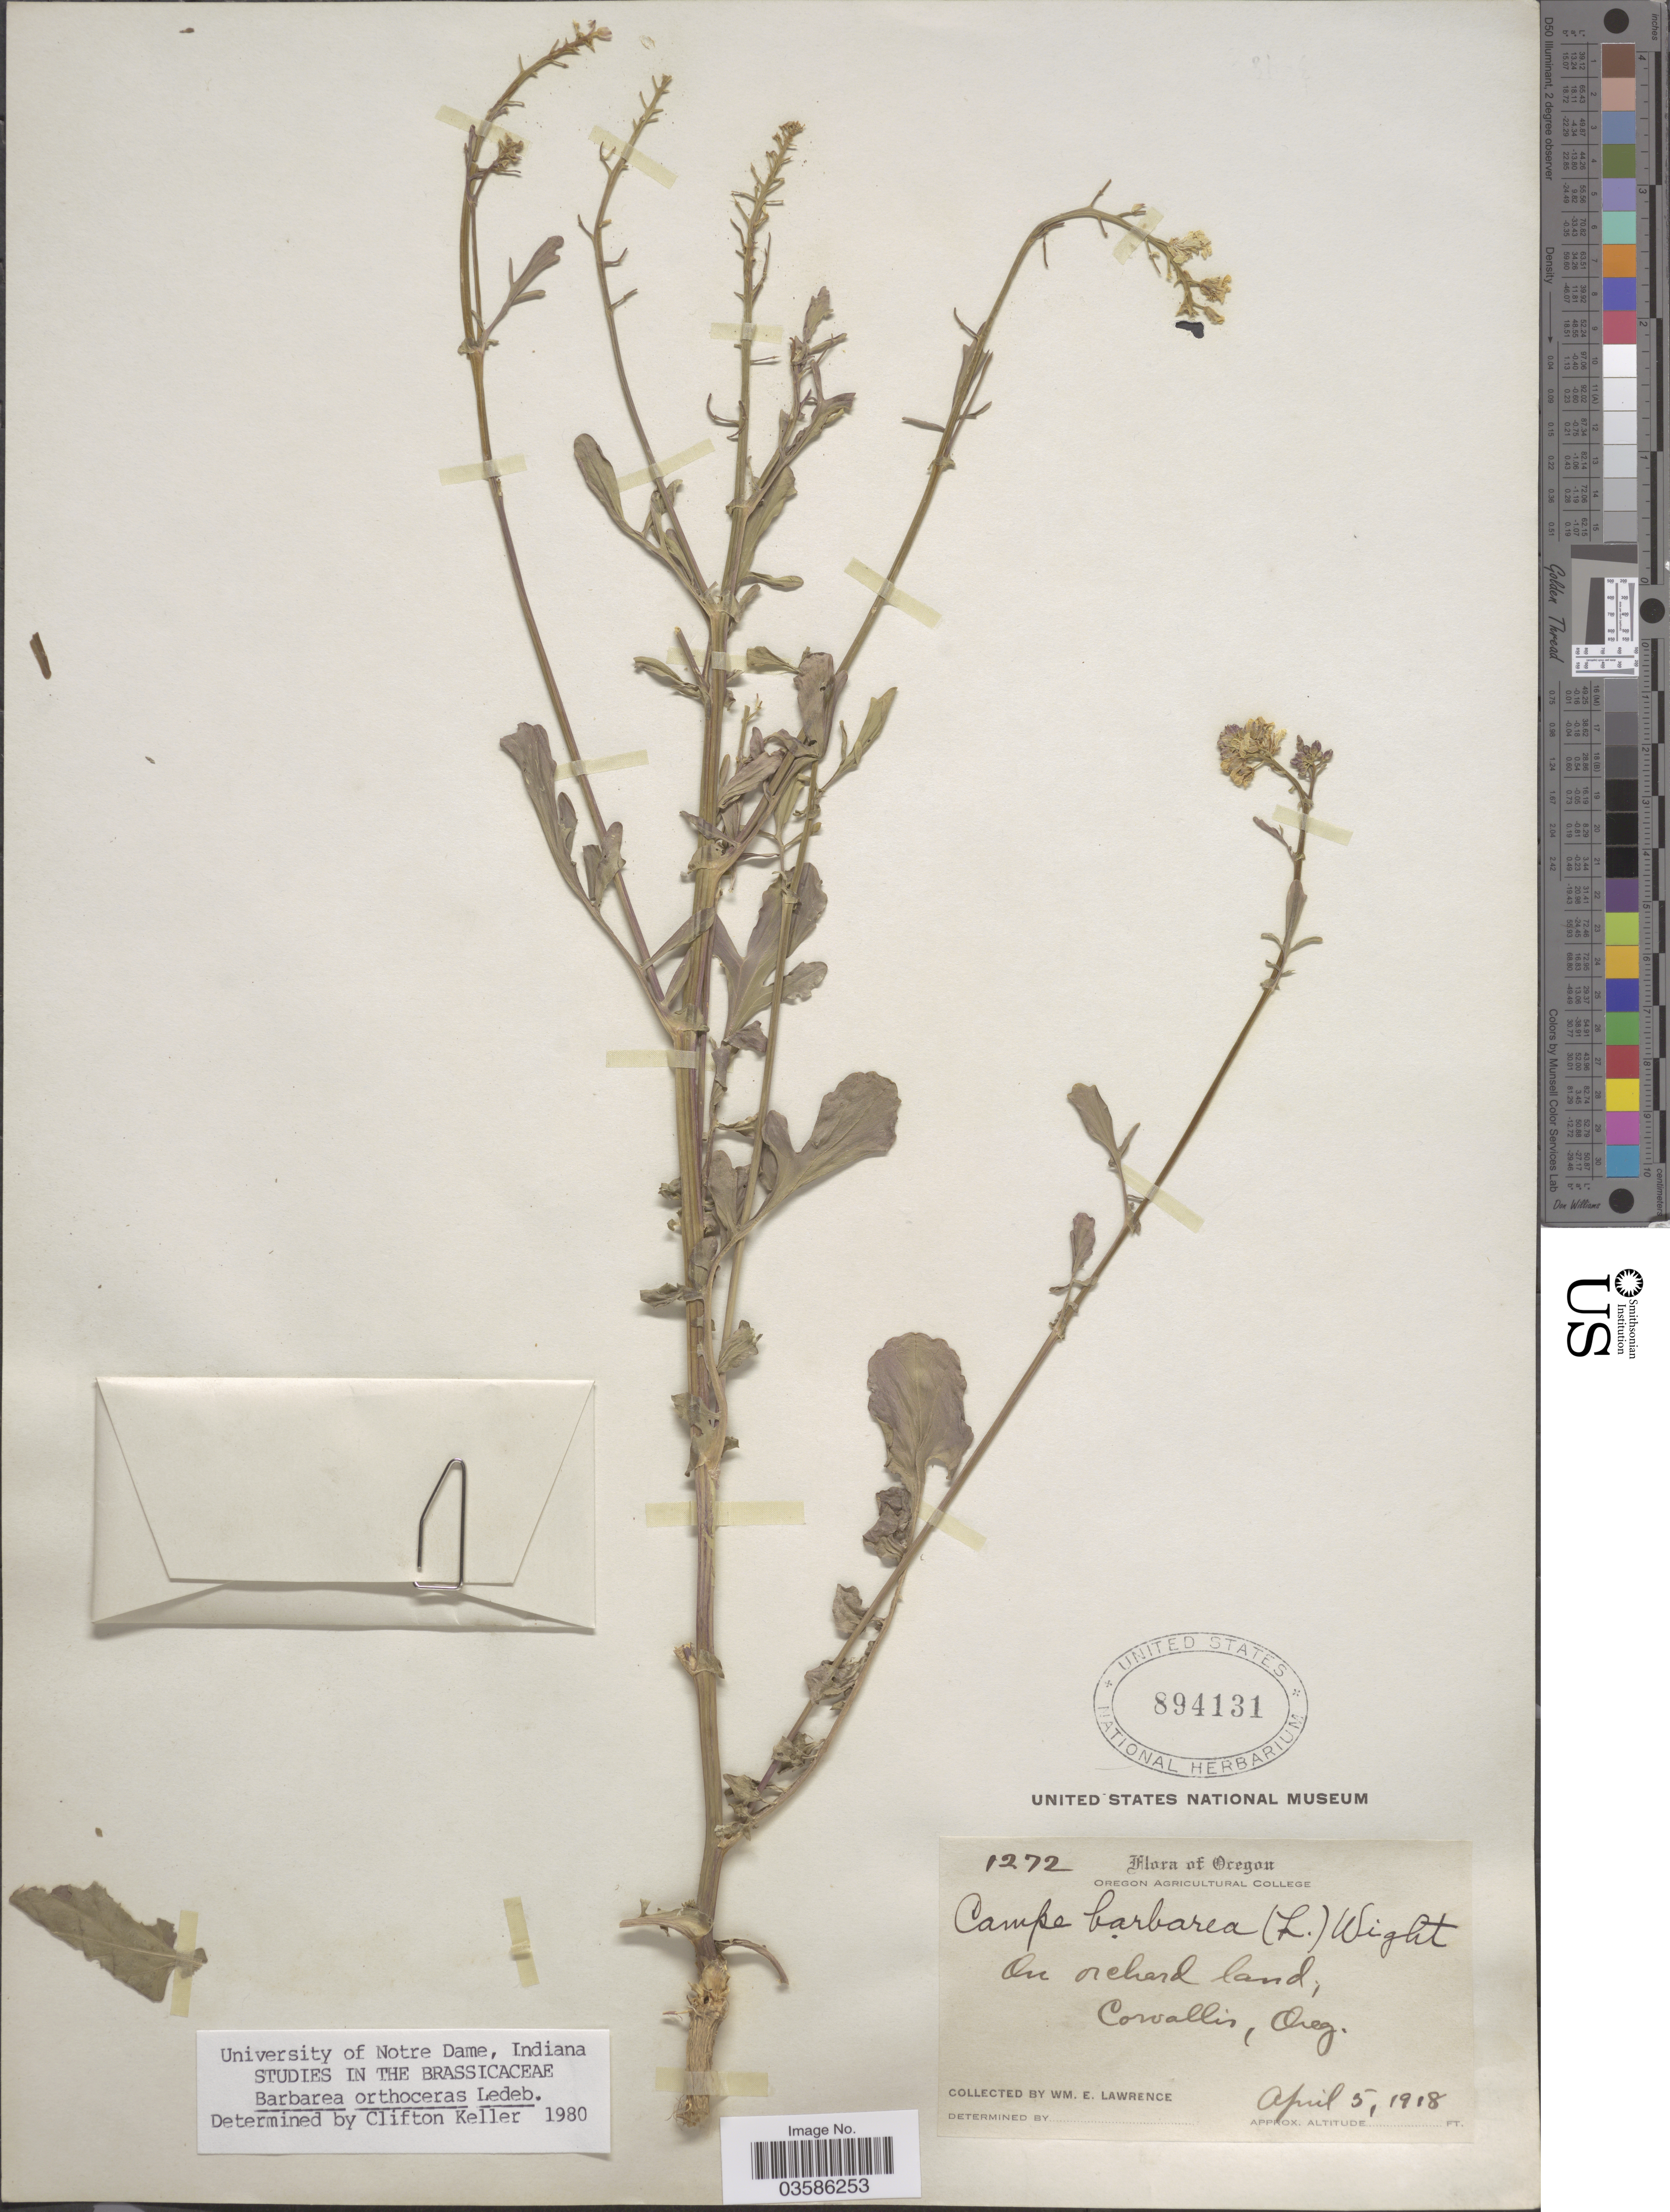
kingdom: Plantae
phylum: Tracheophyta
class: Magnoliopsida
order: Brassicales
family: Brassicaceae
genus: Barbarea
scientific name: Barbarea orthoceras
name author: Ledeb.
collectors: W. Lawrence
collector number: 1272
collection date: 1918-04-05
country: United States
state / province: Oregon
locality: On orchard land, Corvallis.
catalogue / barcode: US 894131